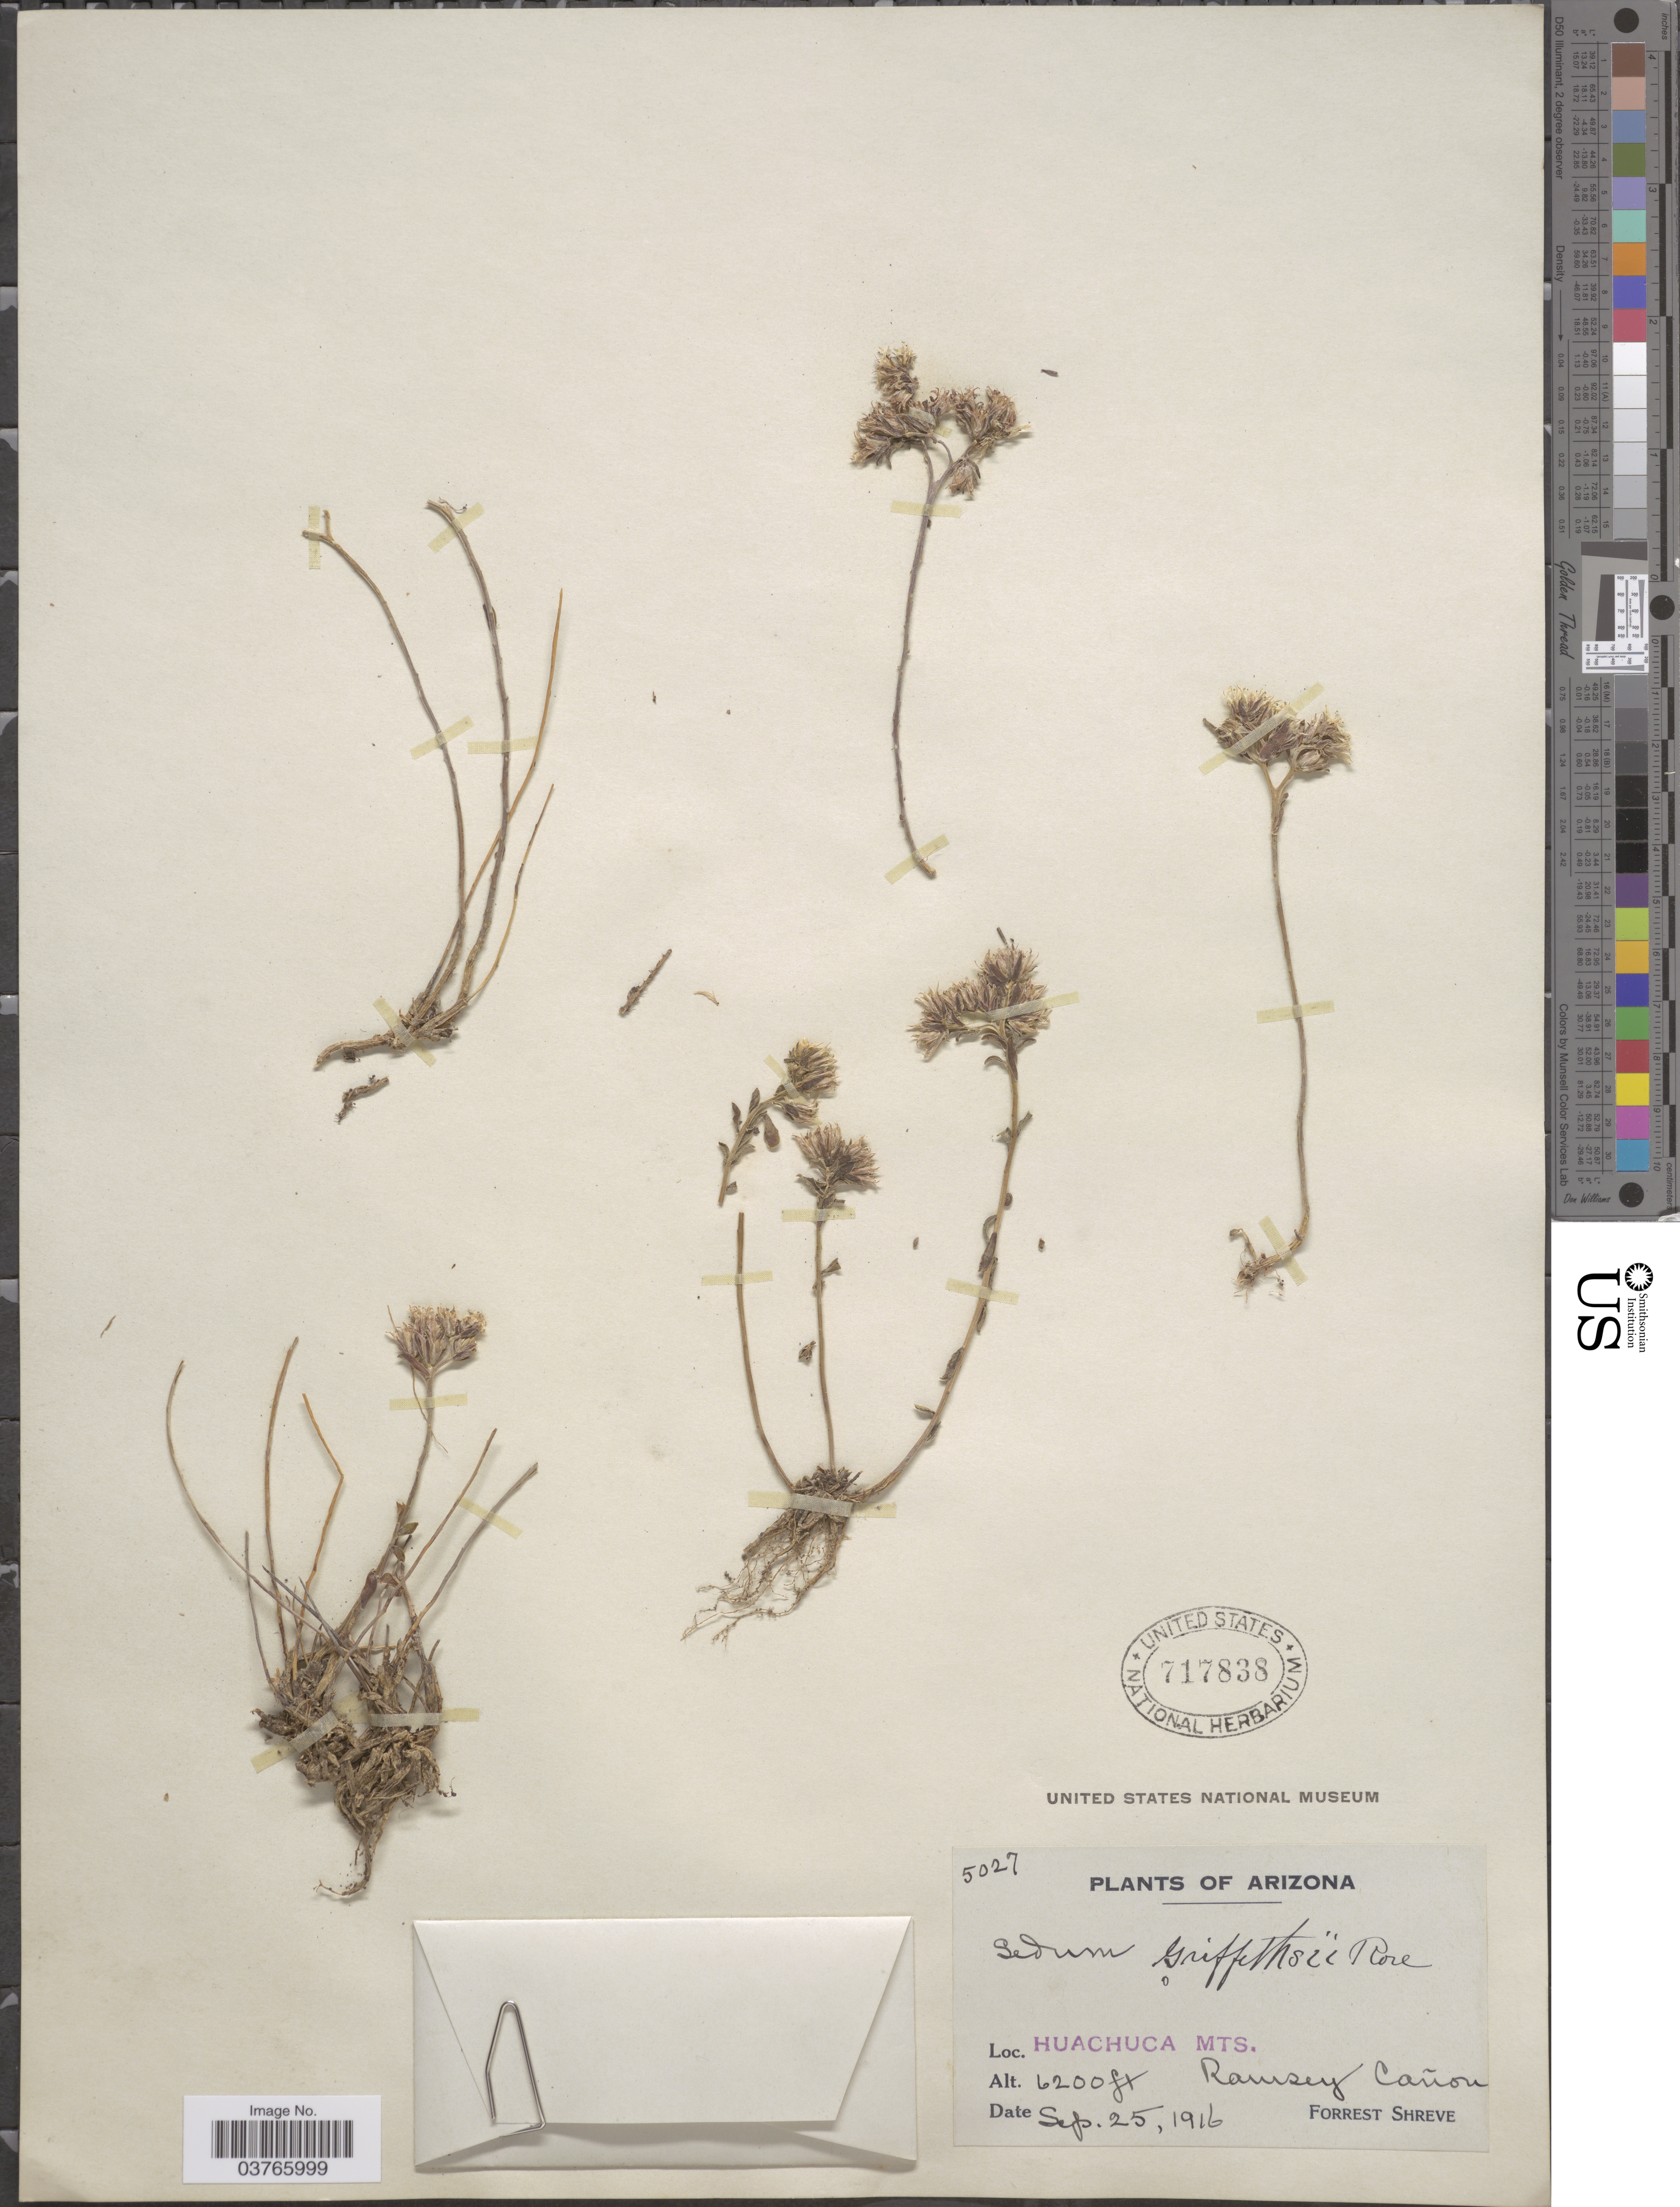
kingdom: Plantae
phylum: Tracheophyta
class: Magnoliopsida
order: Saxifragales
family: Crassulaceae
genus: Sedum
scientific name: Sedum griffithsii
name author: Rose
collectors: F. Shreve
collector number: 5027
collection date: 1916-09-25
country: United States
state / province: Arizona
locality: Huachuca Mts. Ramsey Cañon.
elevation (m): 1890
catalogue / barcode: US 717838